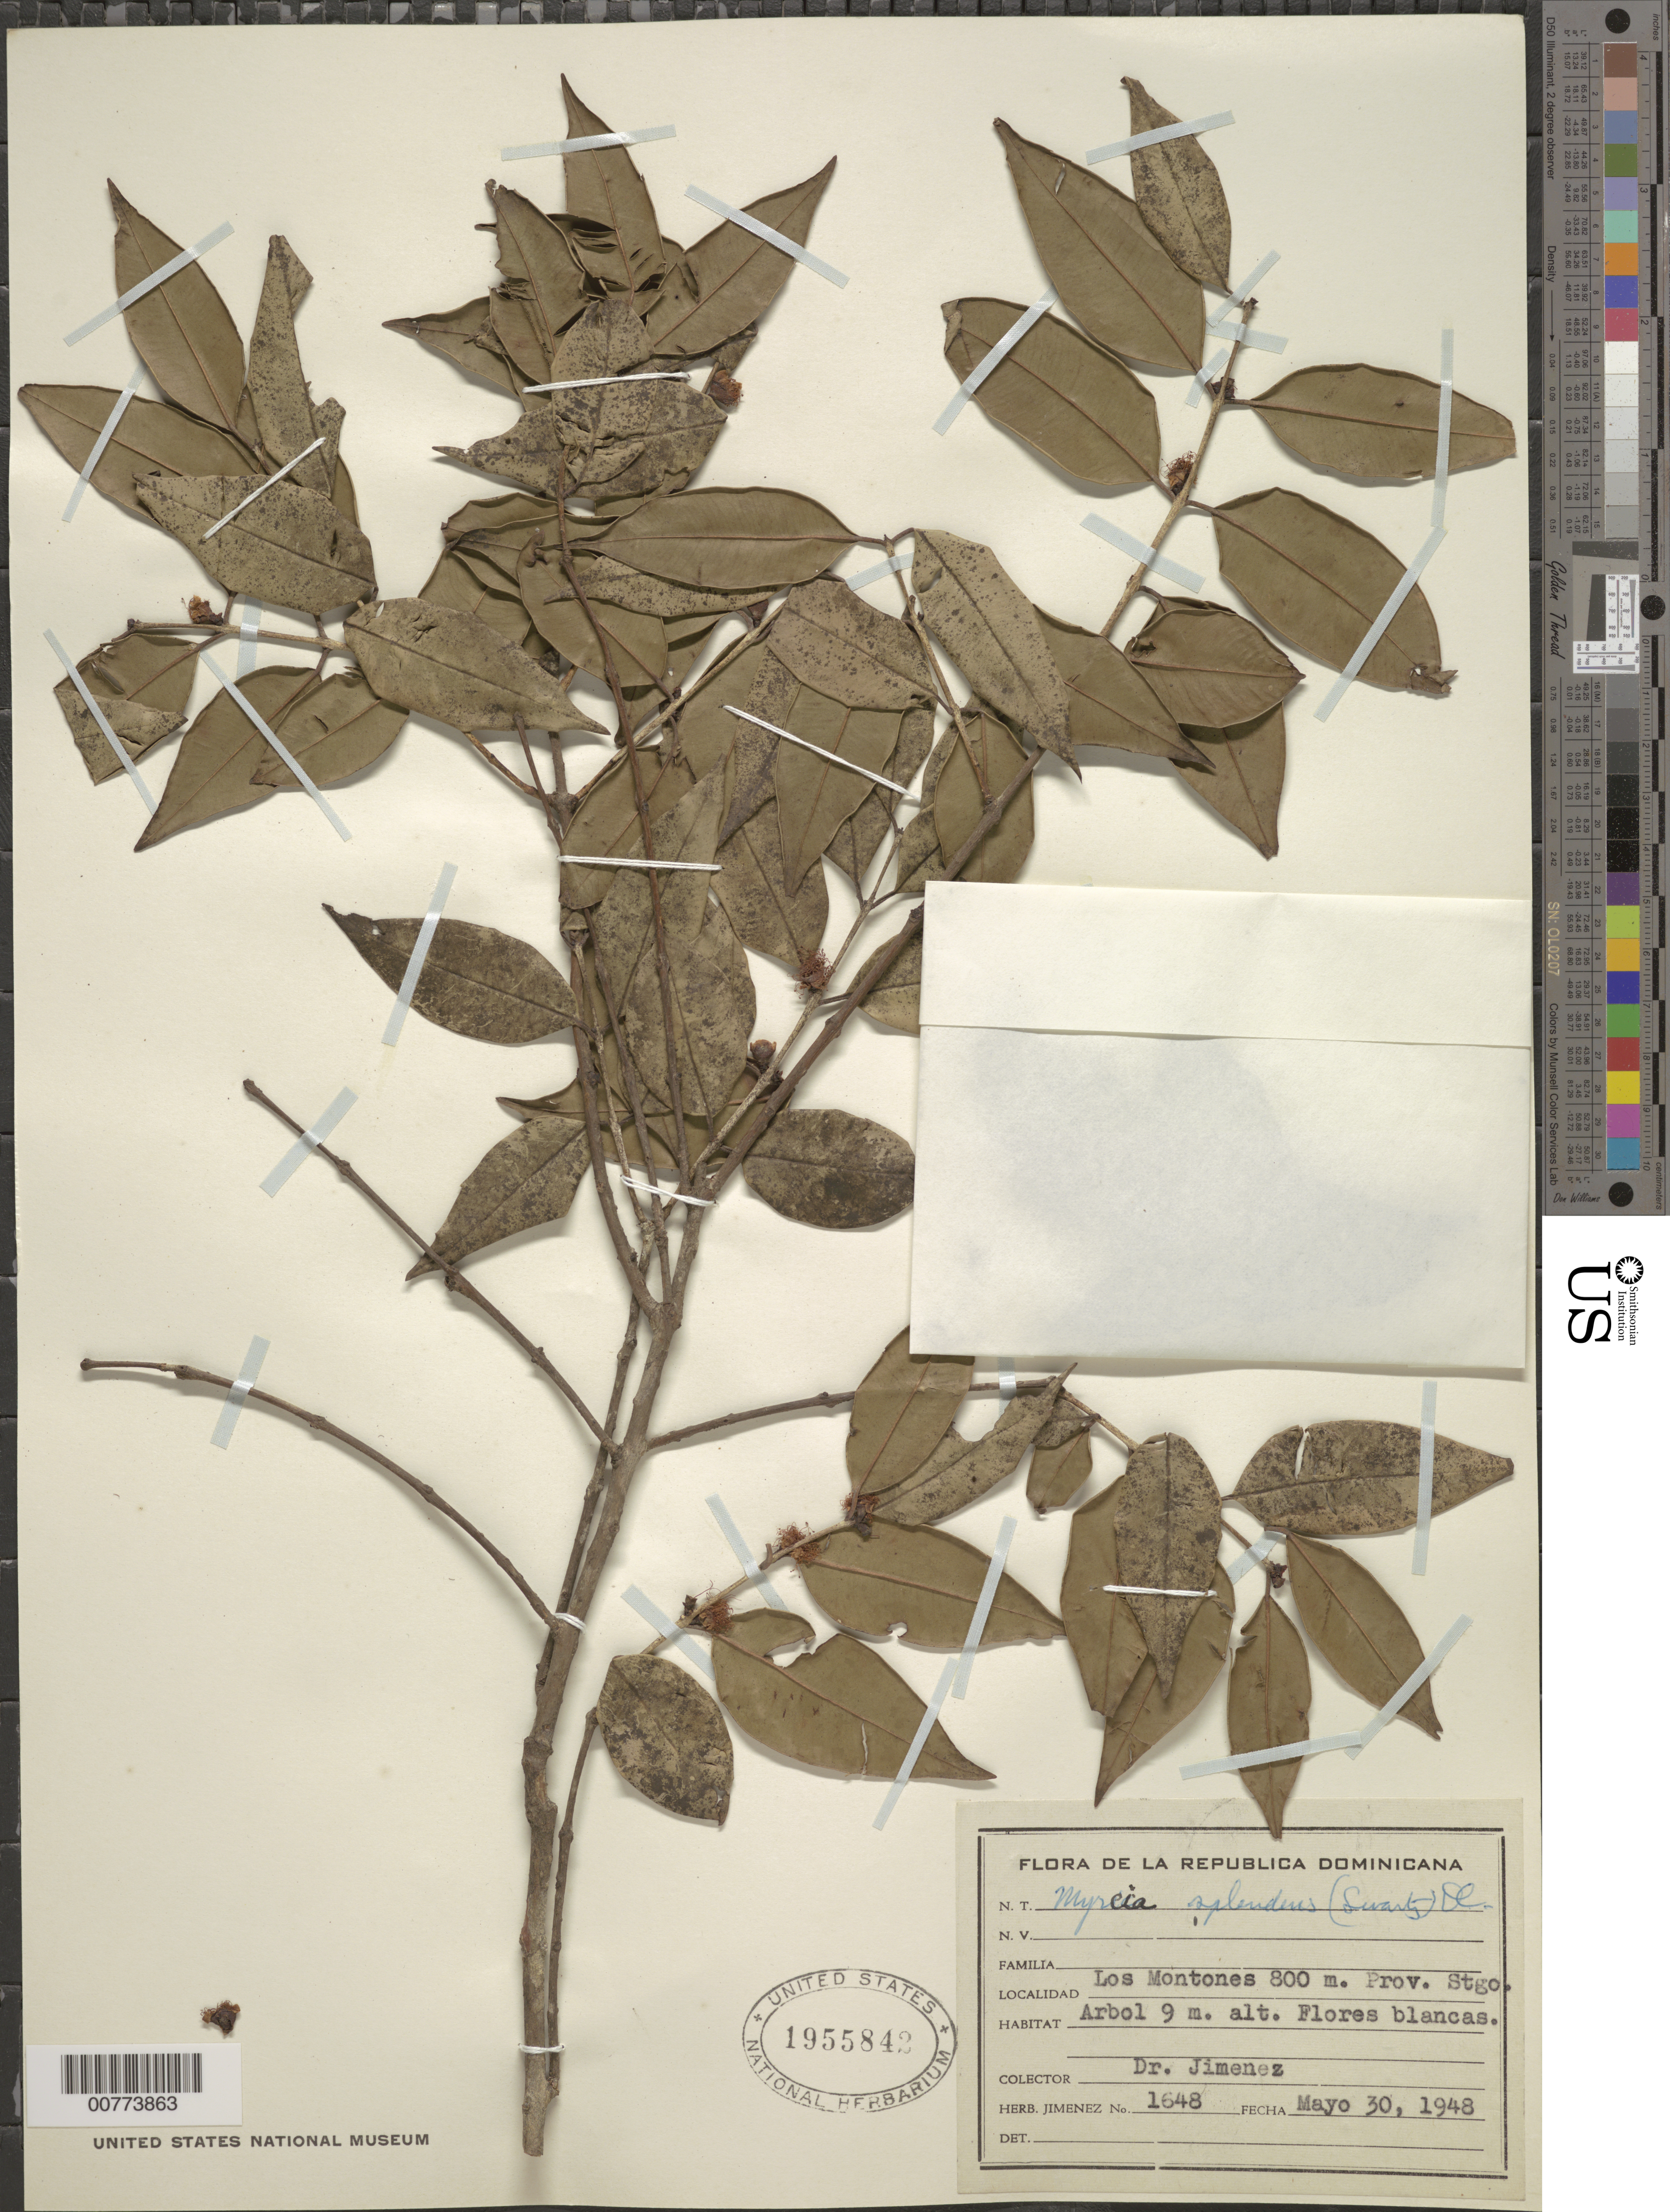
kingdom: Plantae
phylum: Tracheophyta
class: Magnoliopsida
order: Myrtales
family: Myrtaceae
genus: Myrcia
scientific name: Myrcia splendens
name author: (Sw.) DC.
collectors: J. J. Jiménez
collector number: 1648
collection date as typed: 30 May 1948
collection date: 1948-05-30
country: Dominican Republic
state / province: Santiago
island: Hispaniola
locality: Los Montones.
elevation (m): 800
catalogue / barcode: US 1955842